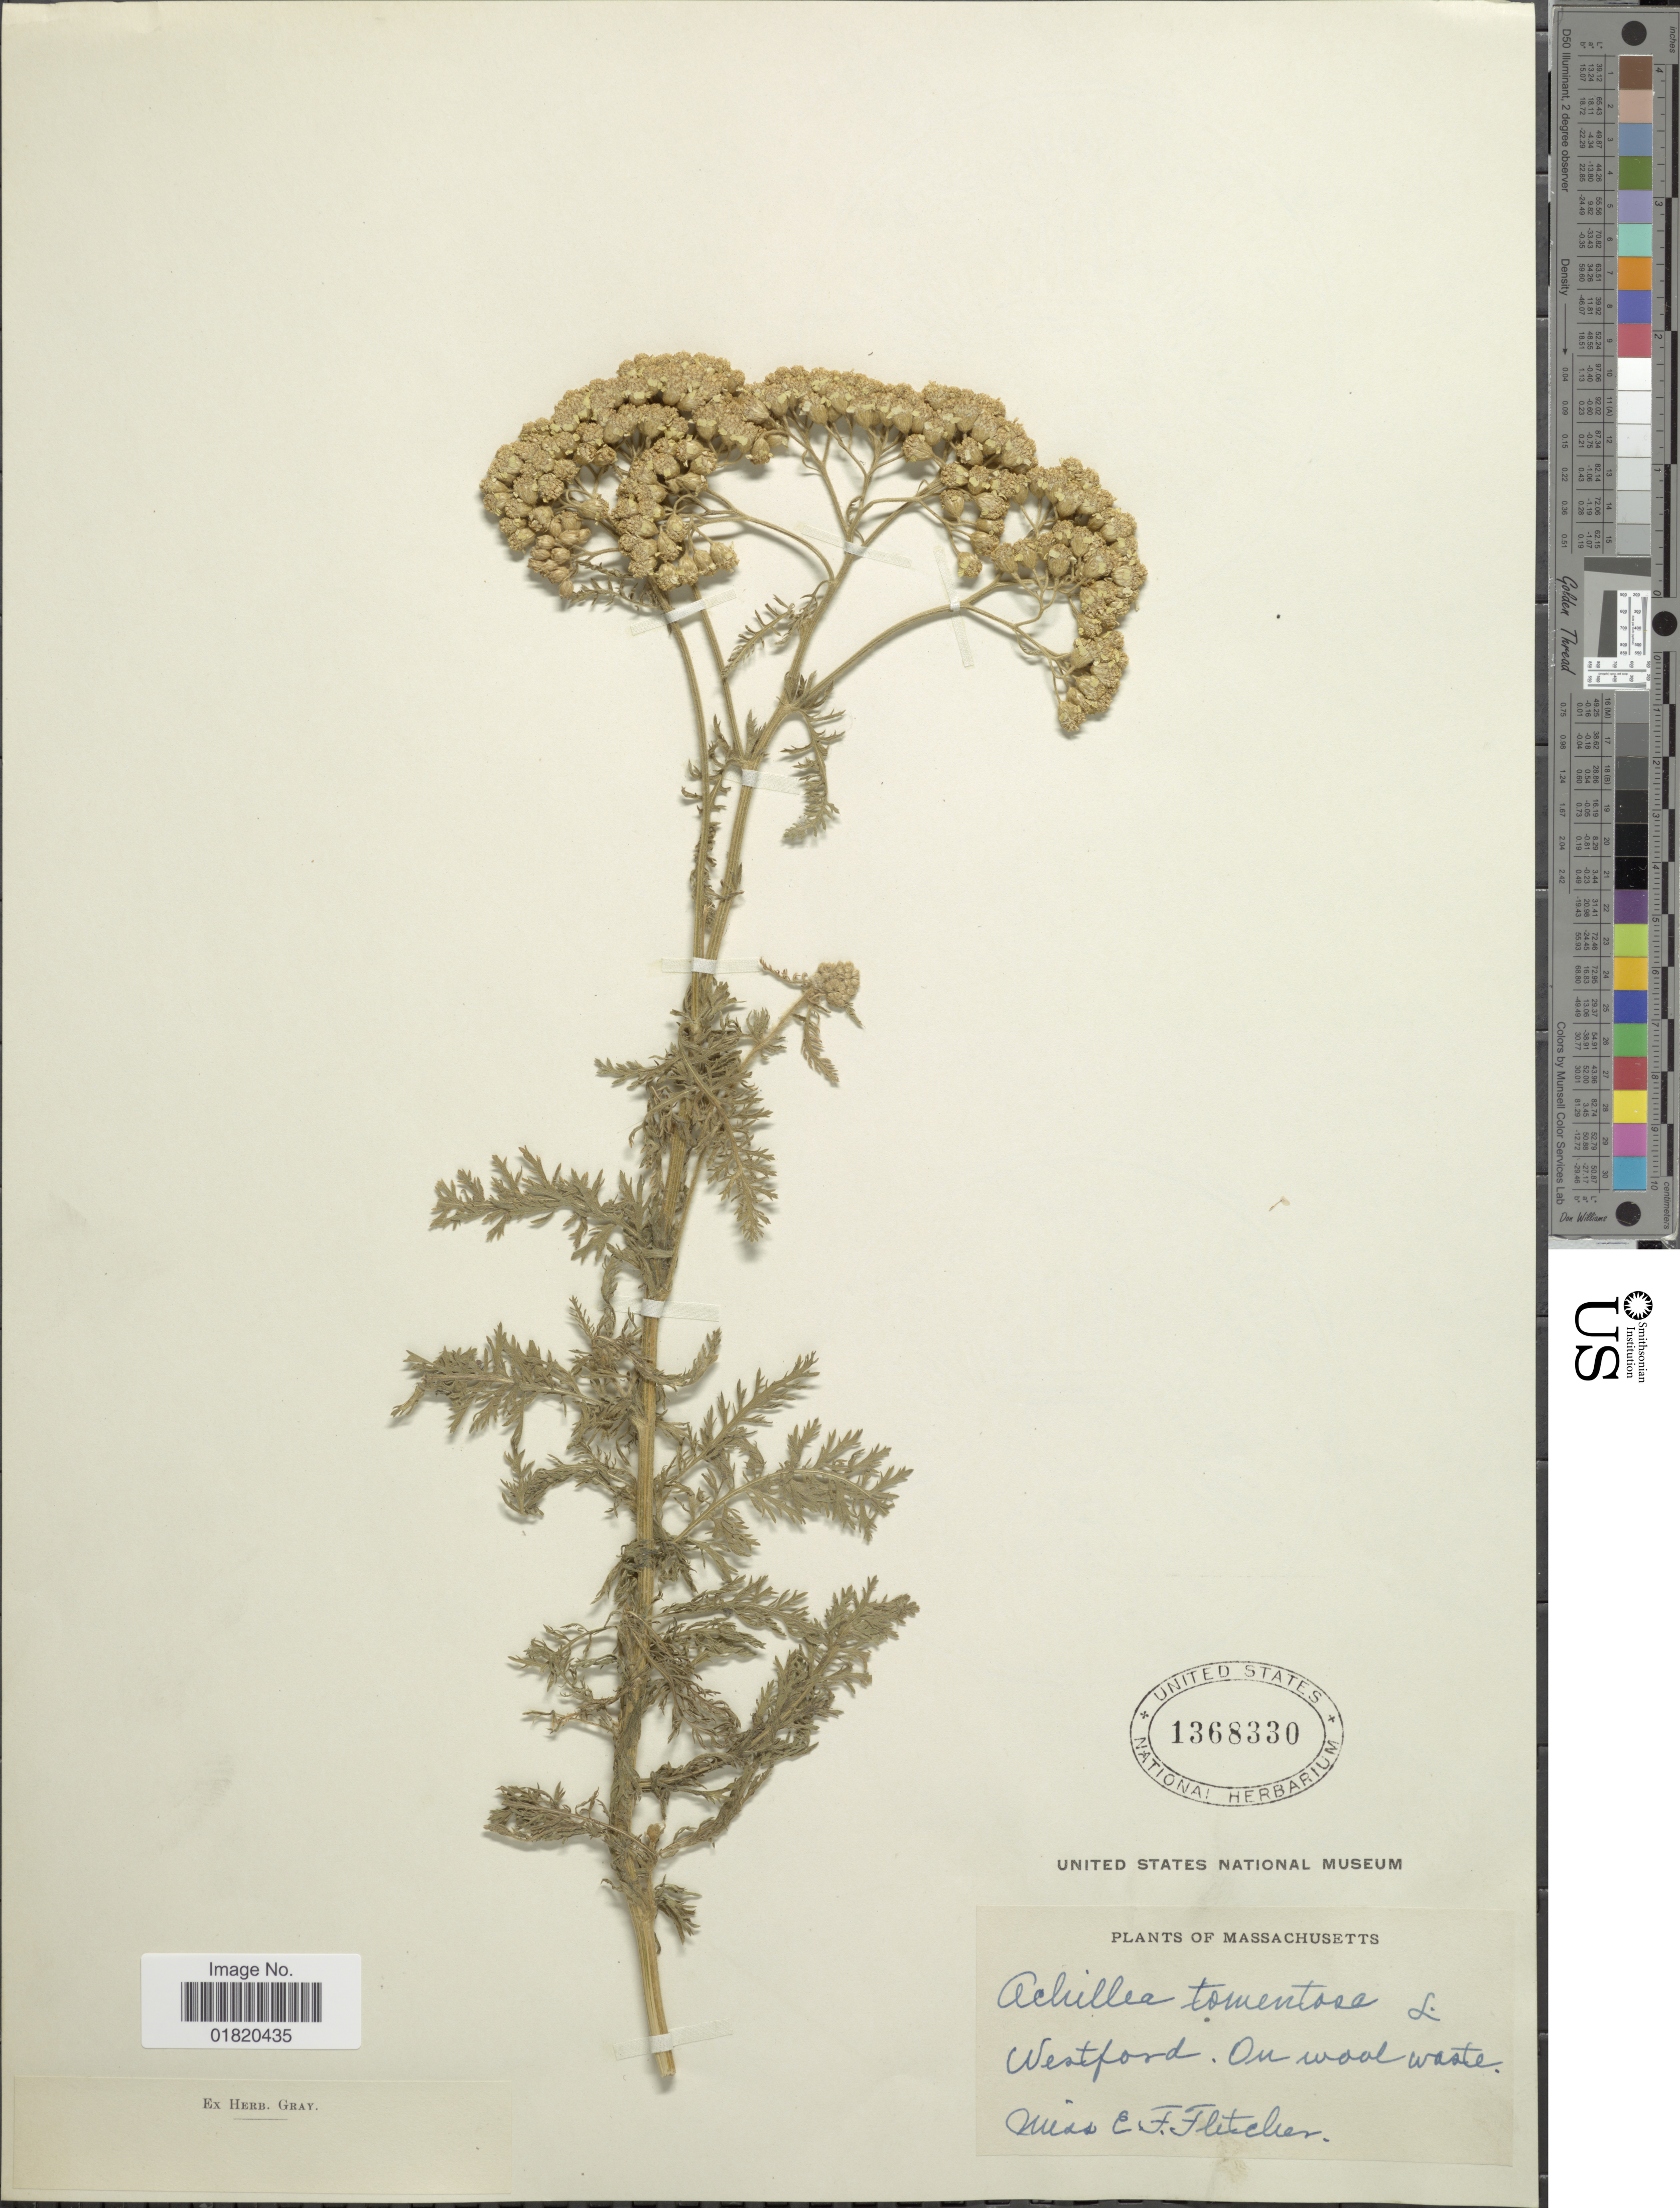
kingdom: Plantae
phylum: Tracheophyta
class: Magnoliopsida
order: Asterales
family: Asteraceae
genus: Achillea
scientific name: Achillea tomentosa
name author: L.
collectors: E. Fletcher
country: United States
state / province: Massachusetts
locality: Westford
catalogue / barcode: US 1368330